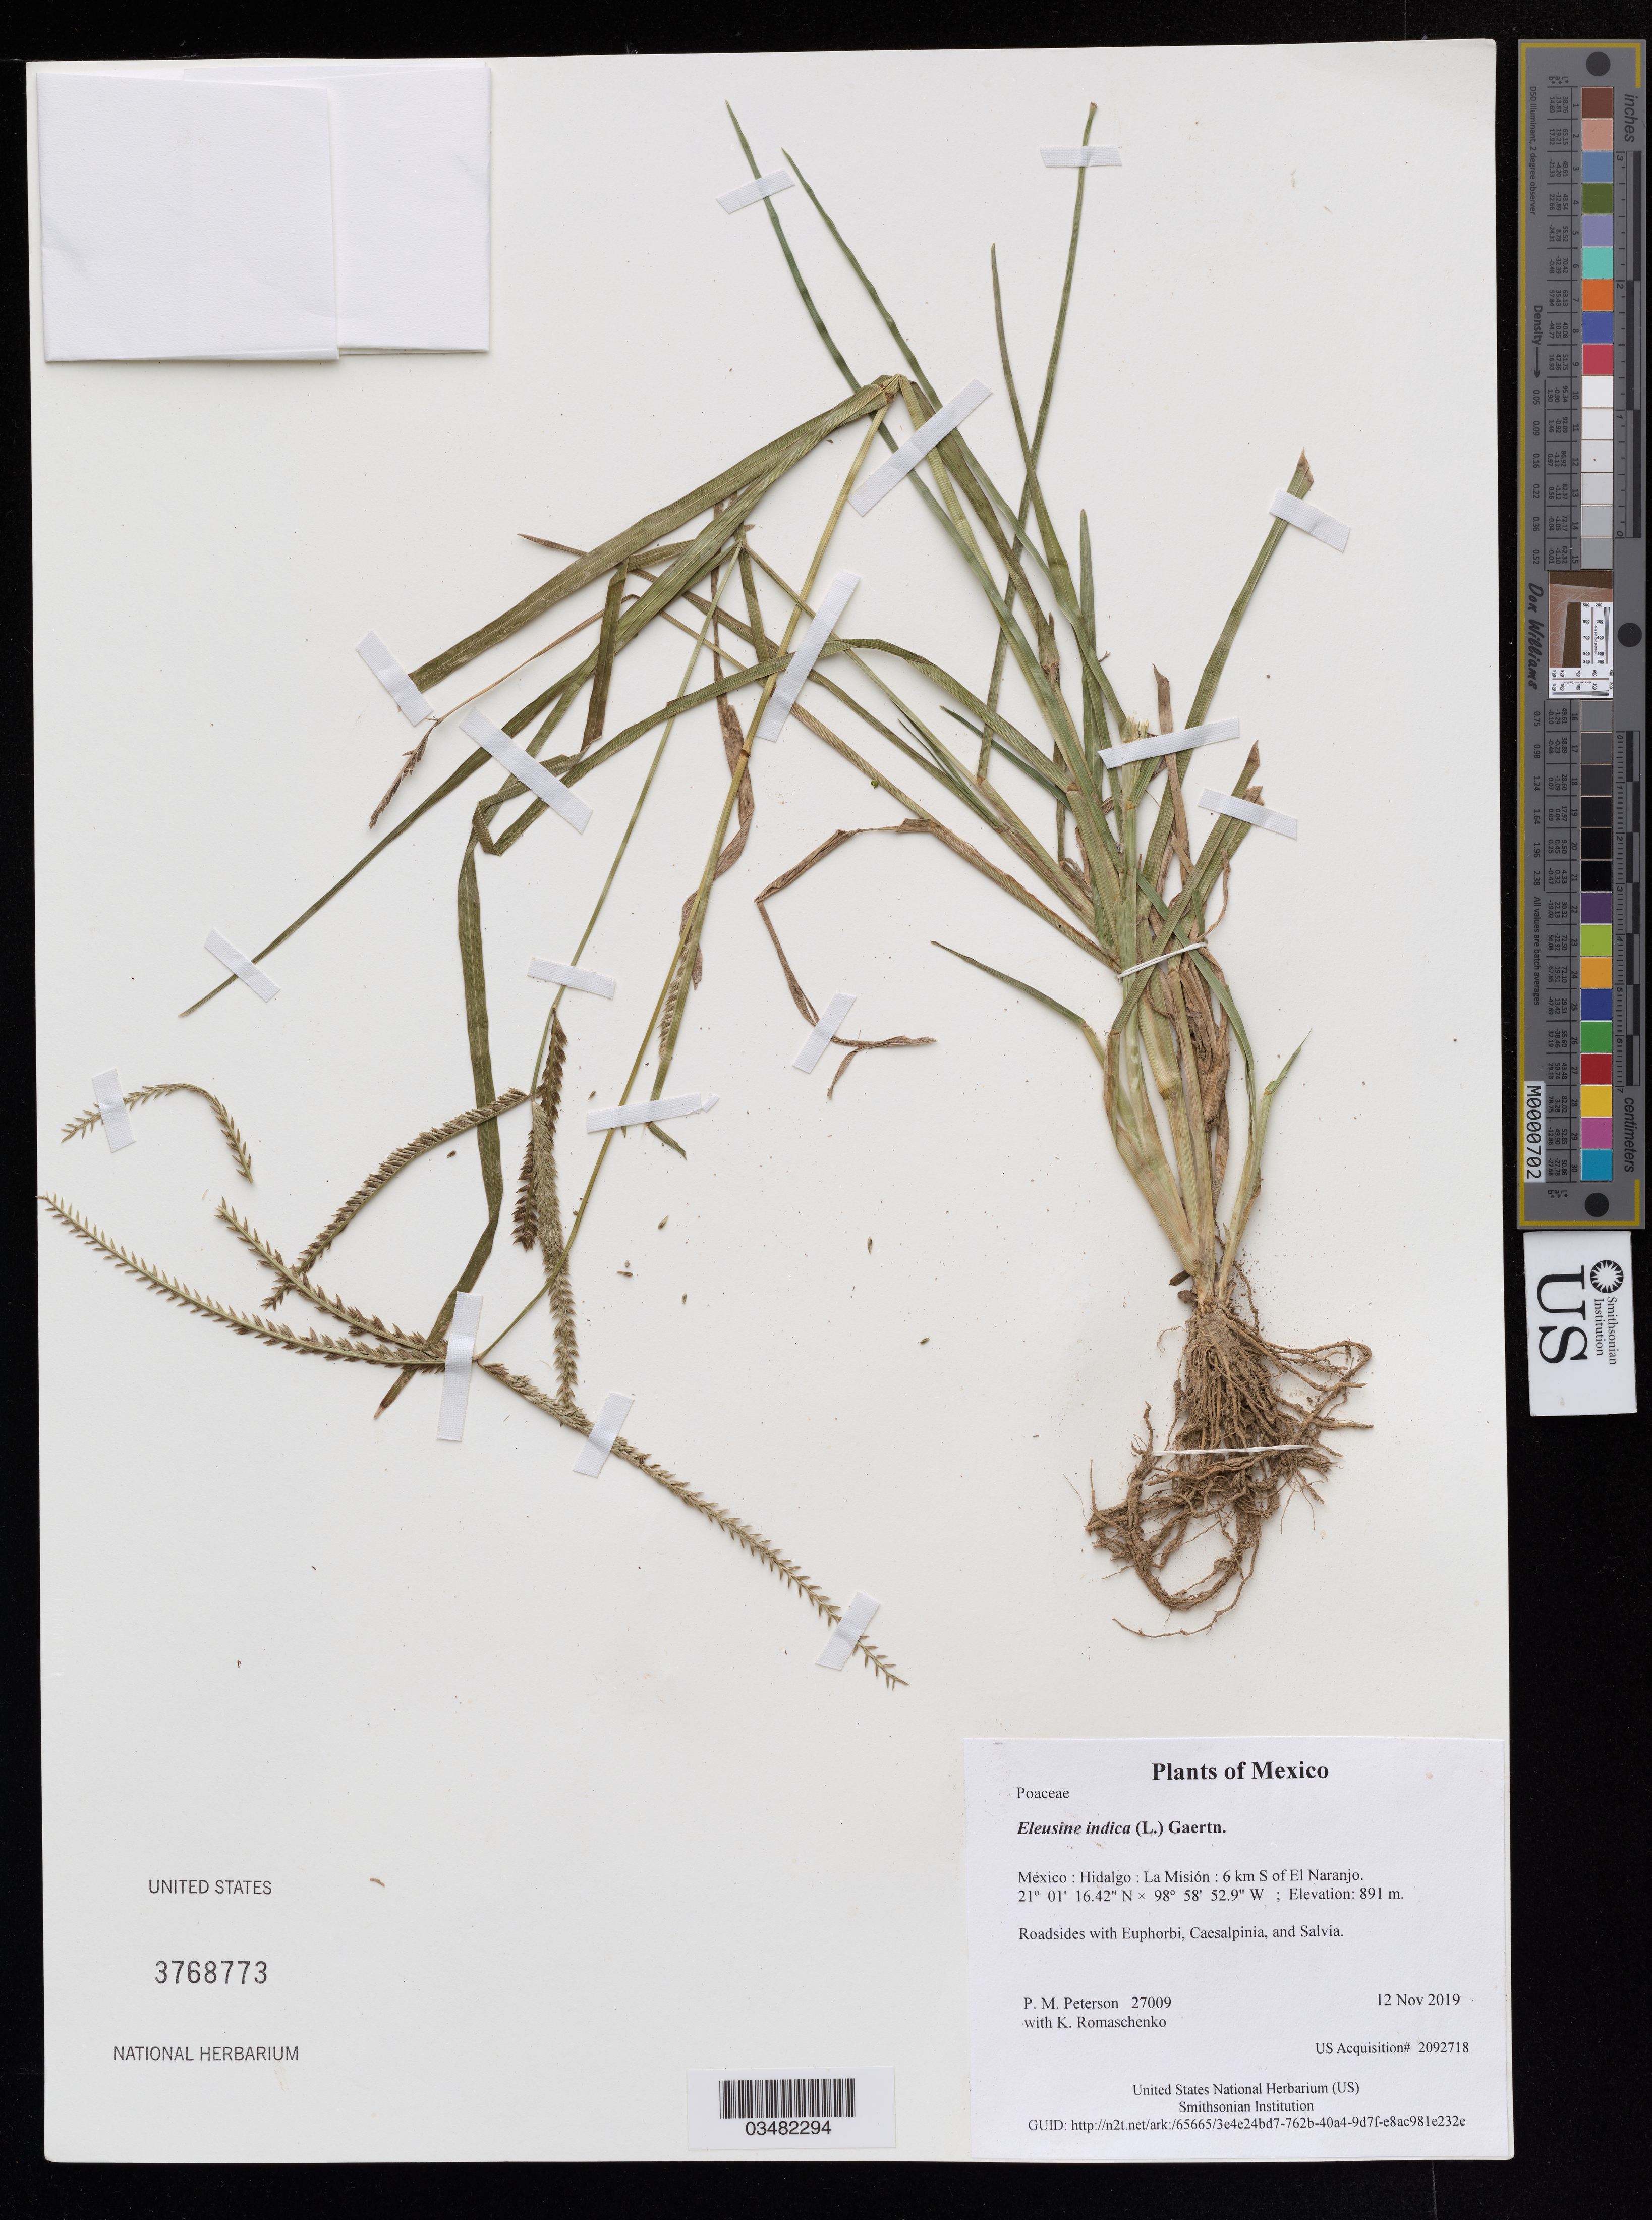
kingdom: Plantae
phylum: Tracheophyta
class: Liliopsida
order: Poales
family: Poaceae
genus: Eleusine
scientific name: Eleusine indica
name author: (L.) Gaertn.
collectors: P. M. Peterson & K. Romaschenko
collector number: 27009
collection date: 2019-11-12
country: México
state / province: Hidalgo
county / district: La Misión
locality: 6 km S of El Naranjo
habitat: Roadsides with Euphorbi, Caesalpinia, and Salvia.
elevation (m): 891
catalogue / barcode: US 3768773